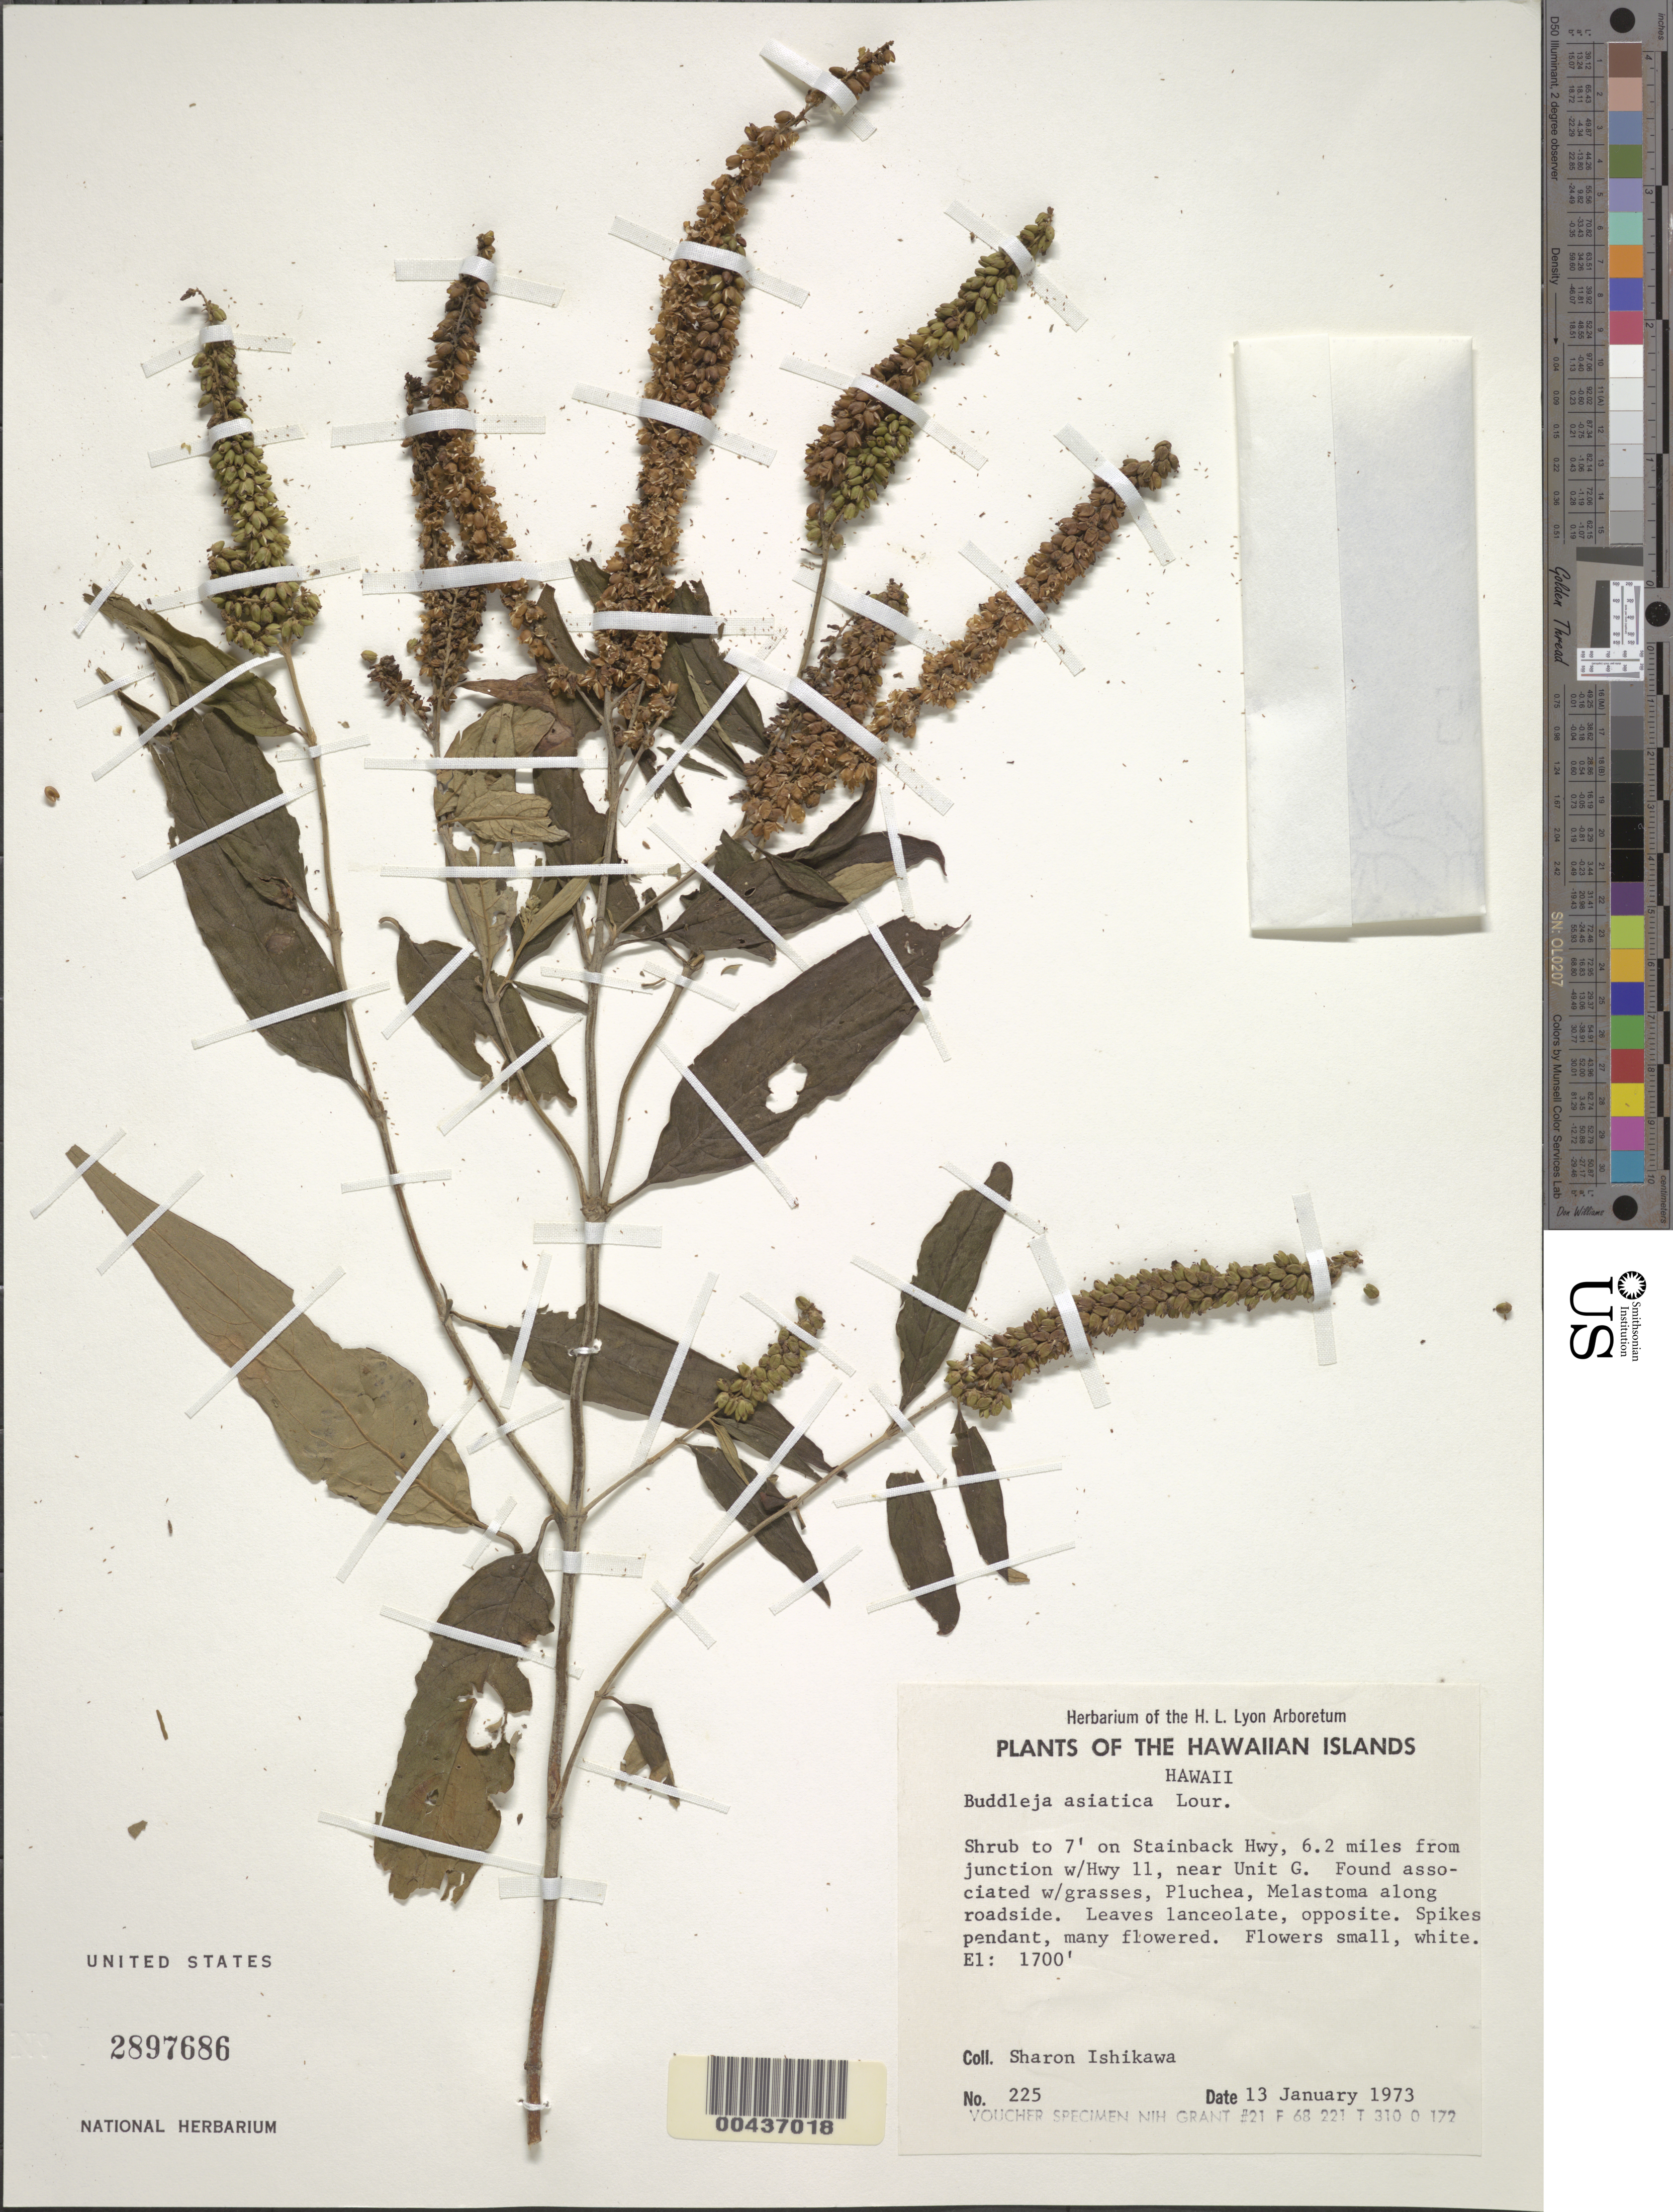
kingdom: Plantae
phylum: Tracheophyta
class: Magnoliopsida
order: Lamiales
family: Scrophulariaceae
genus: Buddleja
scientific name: Buddleja asiatica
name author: Lour.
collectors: S. S. Ishikawa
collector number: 225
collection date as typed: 13 Jan 1973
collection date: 1973-01-13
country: United States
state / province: Hawaii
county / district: Hawaii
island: Hawaii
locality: On Stainback Highway, 6.2 miles from junction with highway 11, Hawaii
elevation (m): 518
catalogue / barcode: US 2897686